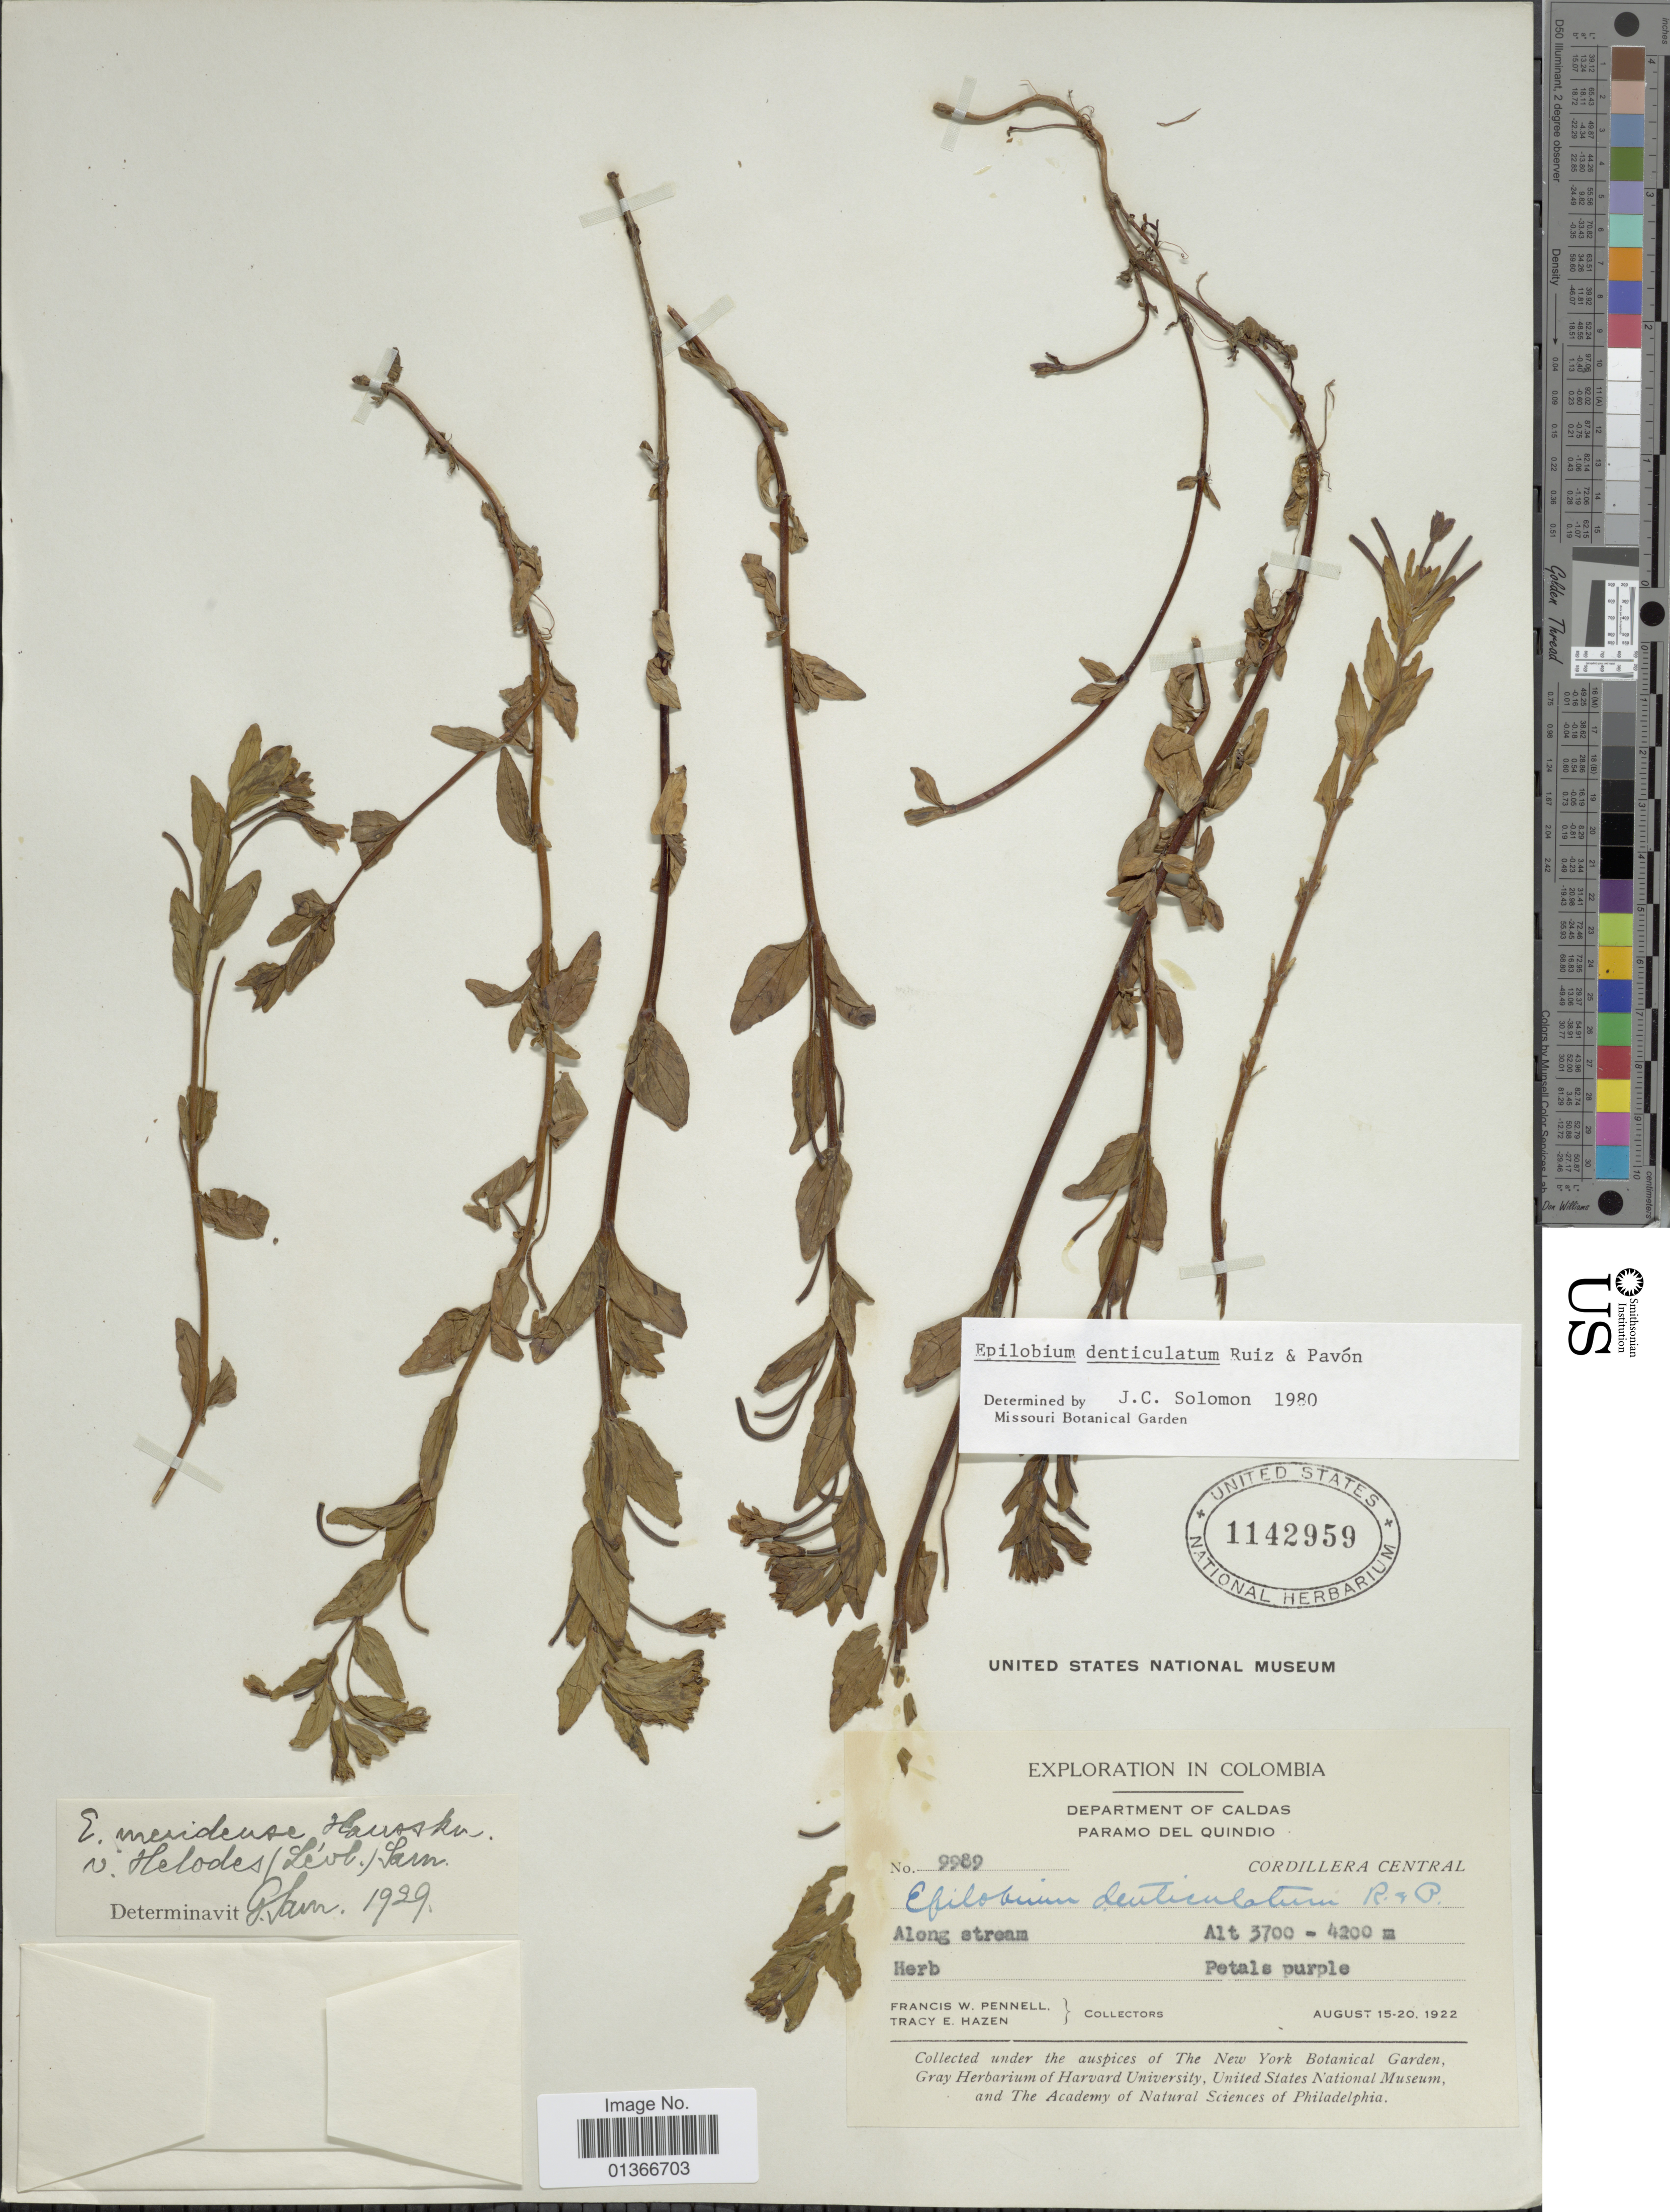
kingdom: Plantae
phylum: Tracheophyta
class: Magnoliopsida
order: Myrtales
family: Onagraceae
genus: Epilobium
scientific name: Epilobium denticulatum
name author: Ruiz & Pav.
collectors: F. W. Pennell & T. E. Hazen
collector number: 9989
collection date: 1922-08-15/1922-08-20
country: Colombia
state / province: Caldas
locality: Paramo del Quindio. Cordillera Central.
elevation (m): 3700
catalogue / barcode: US 1142959